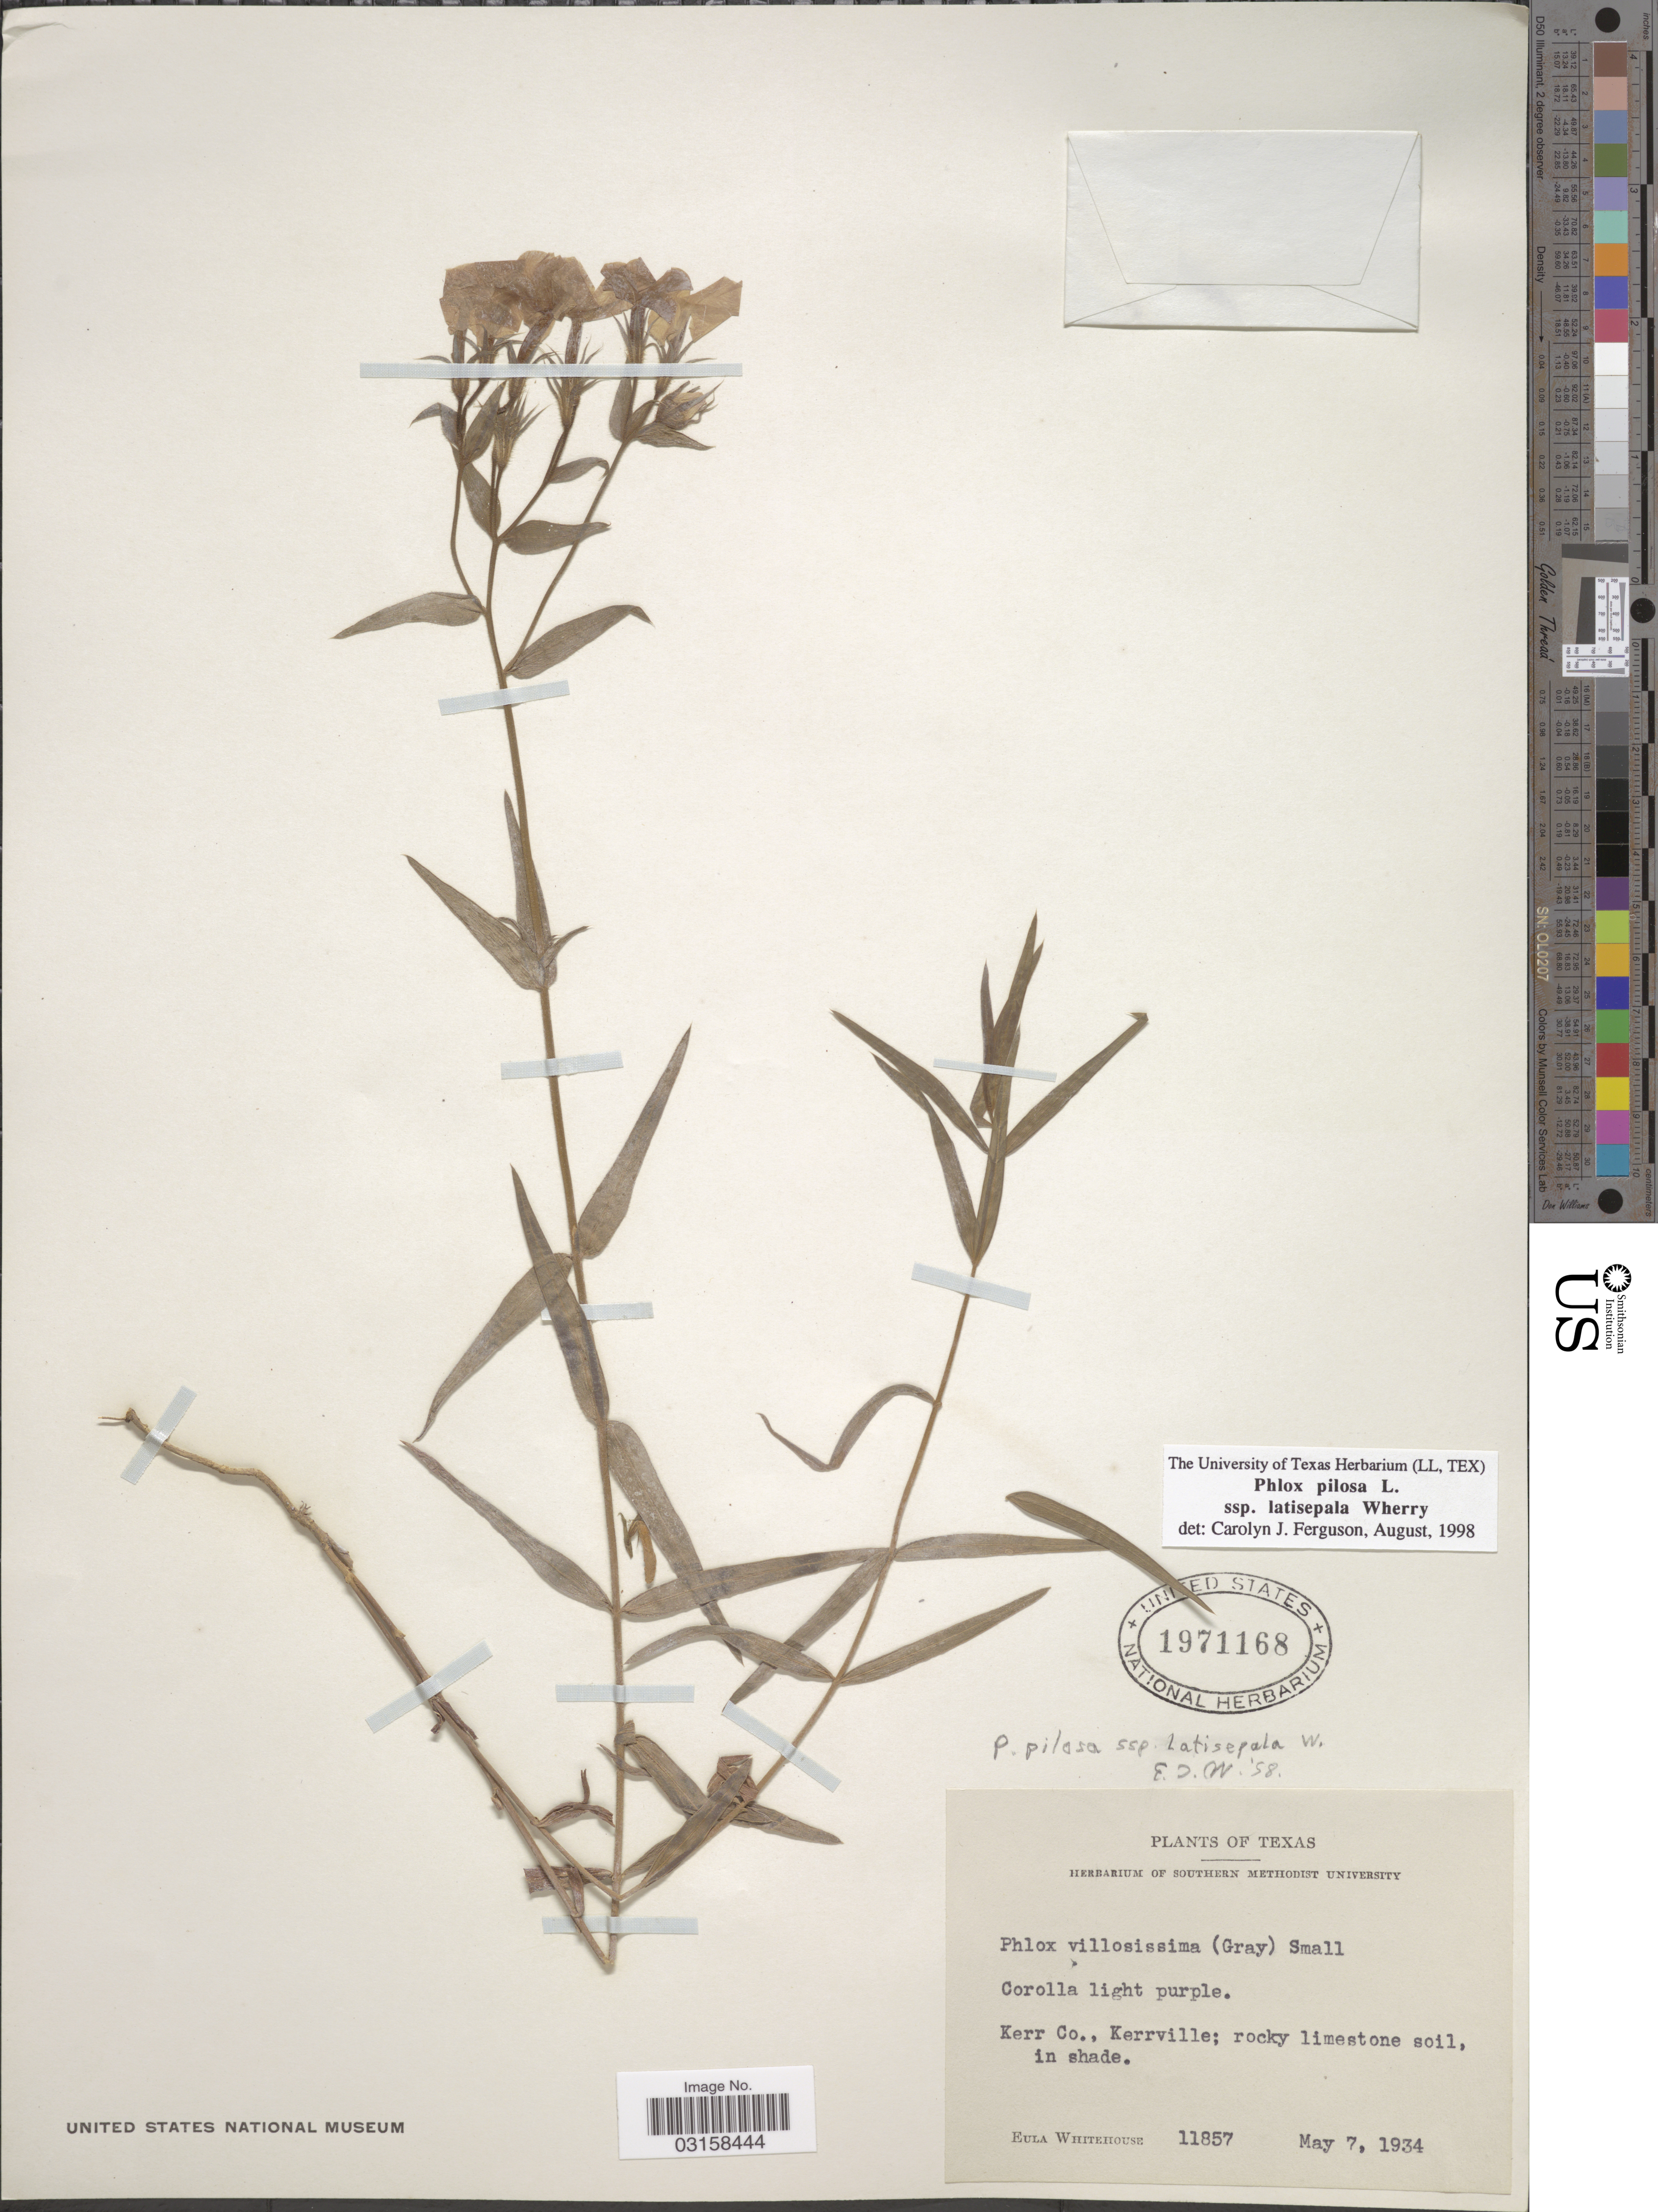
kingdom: Plantae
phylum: Tracheophyta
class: Magnoliopsida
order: Ericales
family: Polemoniaceae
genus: Phlox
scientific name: Phlox variabilis subsp. latisepala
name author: (Wherry) Locklear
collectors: E. Whitehouse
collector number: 11857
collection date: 1934-05-07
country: United States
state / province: Texas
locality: Kerr Co., Kerrville.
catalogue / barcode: US 1971168